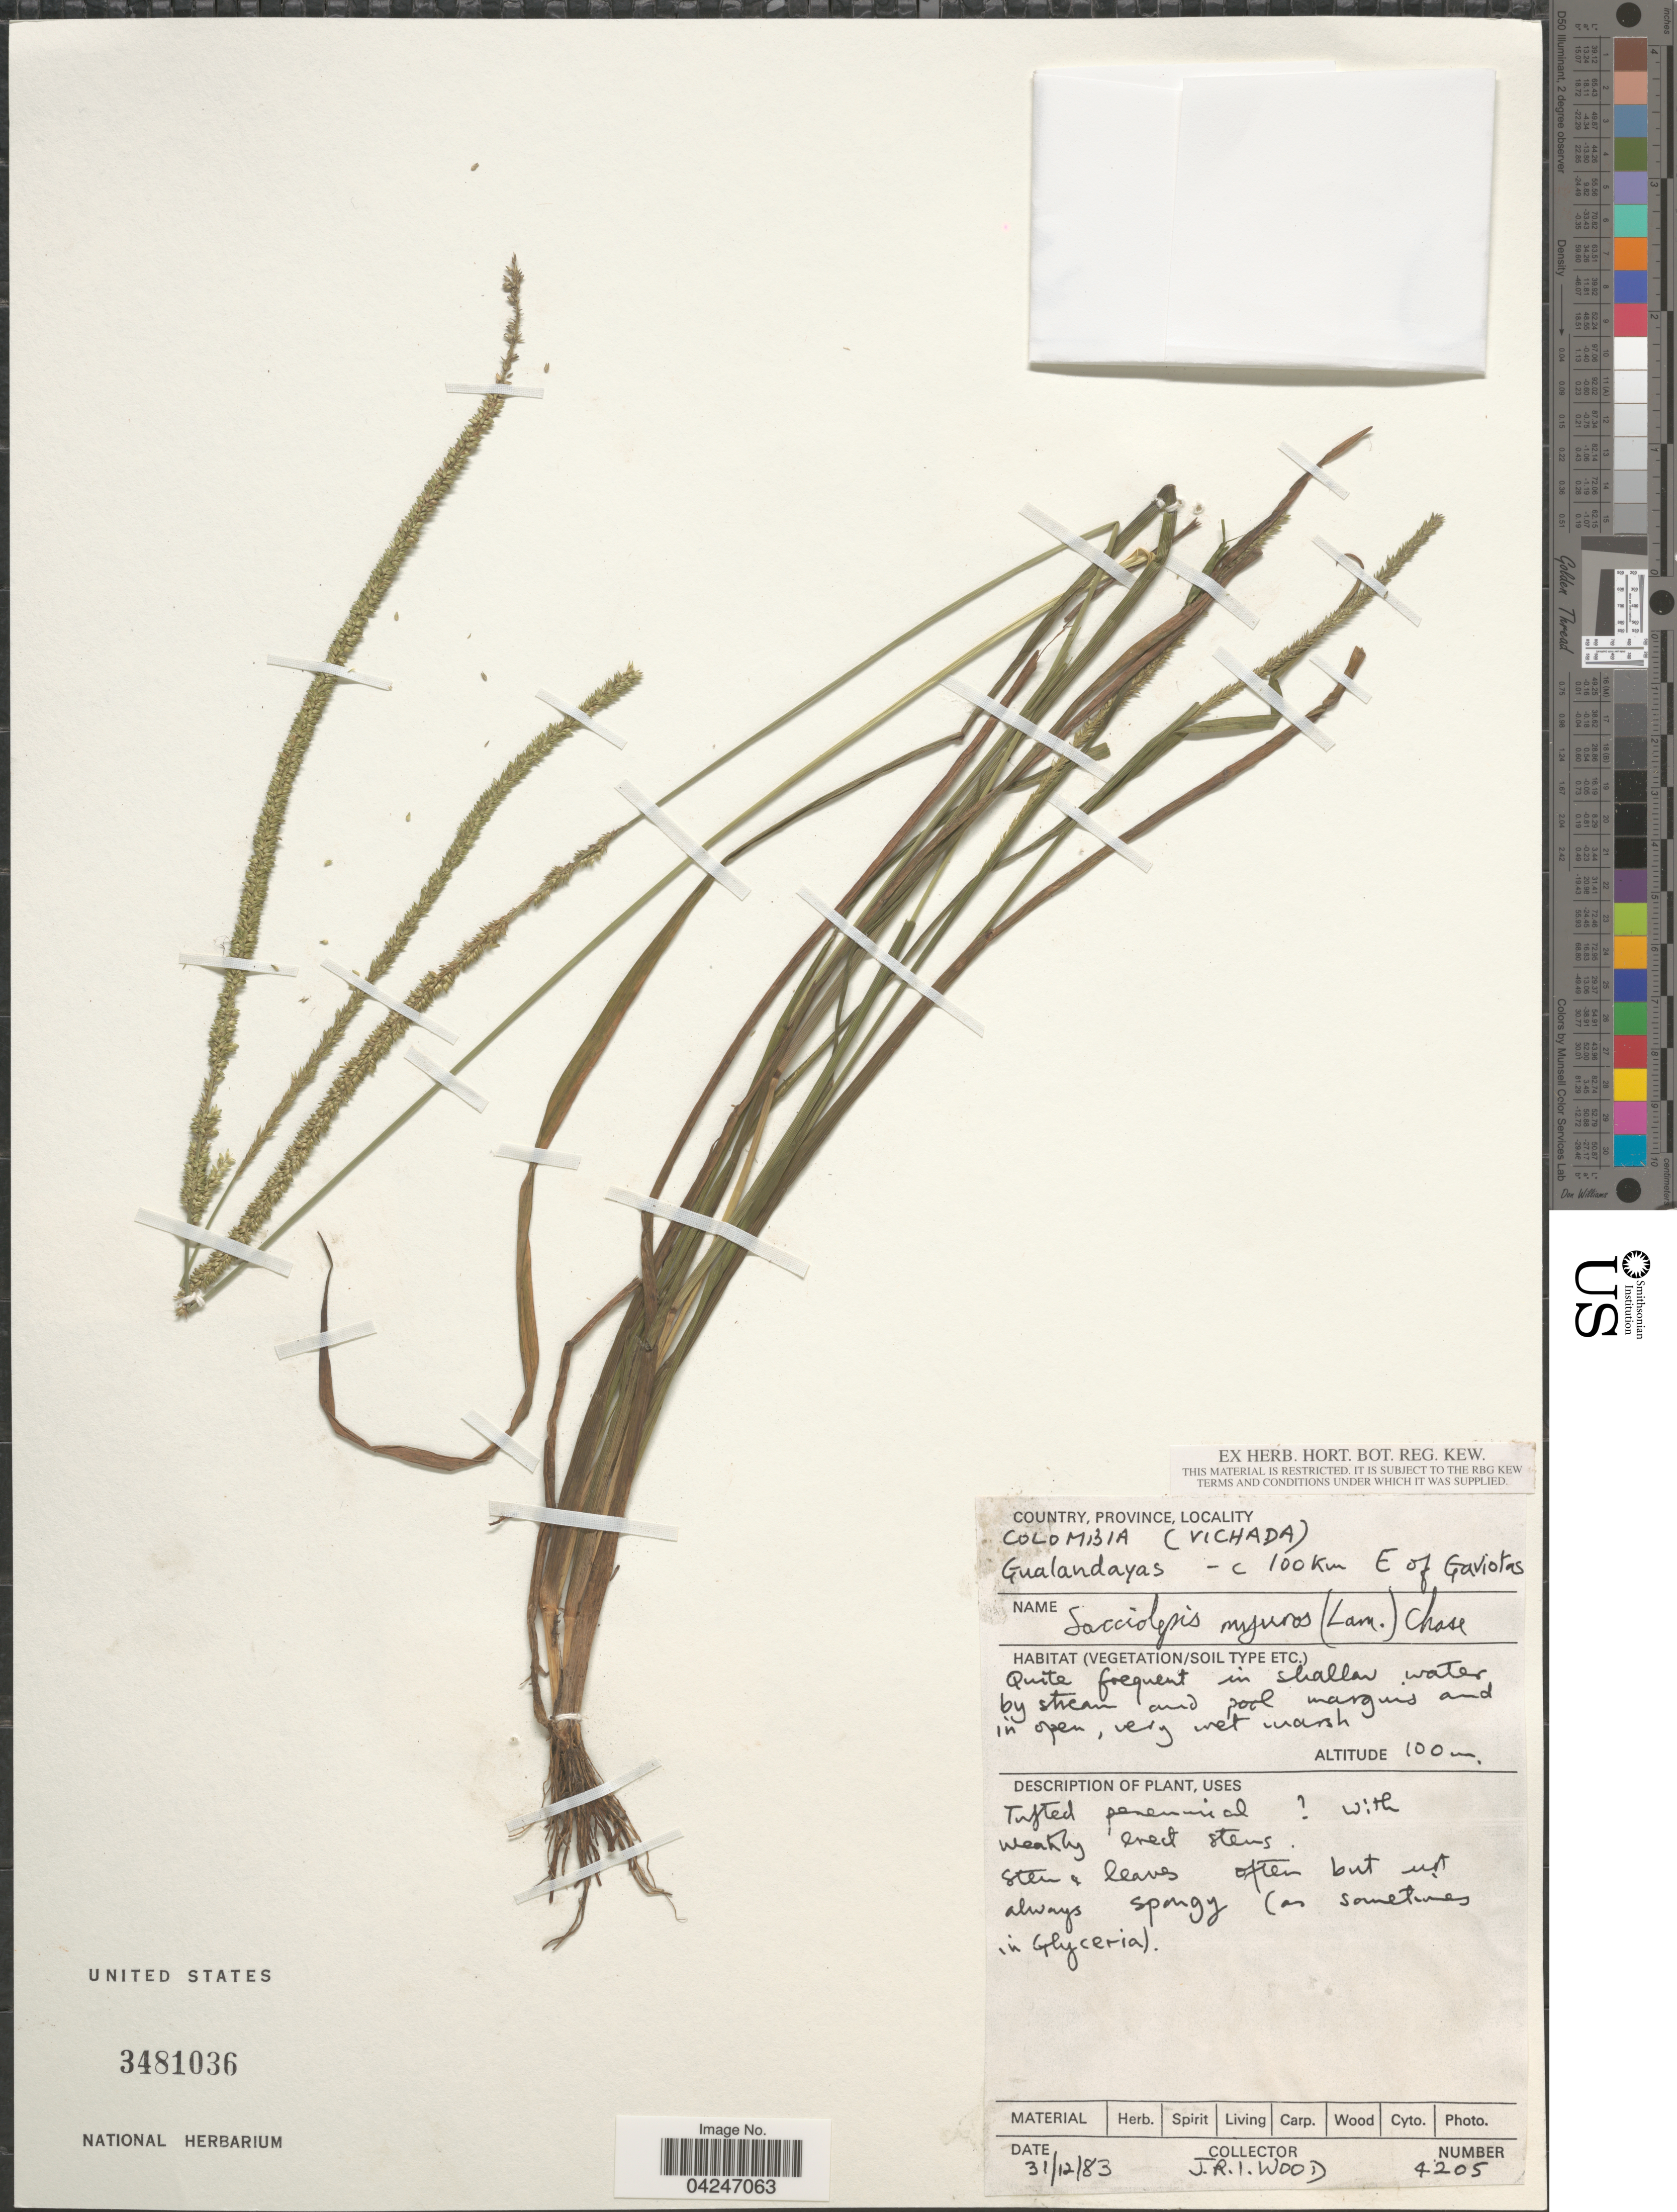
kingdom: Plantae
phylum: Tracheophyta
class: Liliopsida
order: Poales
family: Poaceae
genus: Sacciolepis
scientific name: Sacciolepis myuros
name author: (Lam.) Chase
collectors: J. R. I. Wood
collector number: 4205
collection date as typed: Transcribed d/m/y: 31/12/83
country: Colombia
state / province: Vichada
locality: Gualandayas - c 100 Km E of Gaviotas. Quite frequent in shallow water by stream and pool margins and in open.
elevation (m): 100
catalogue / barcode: US 3481036